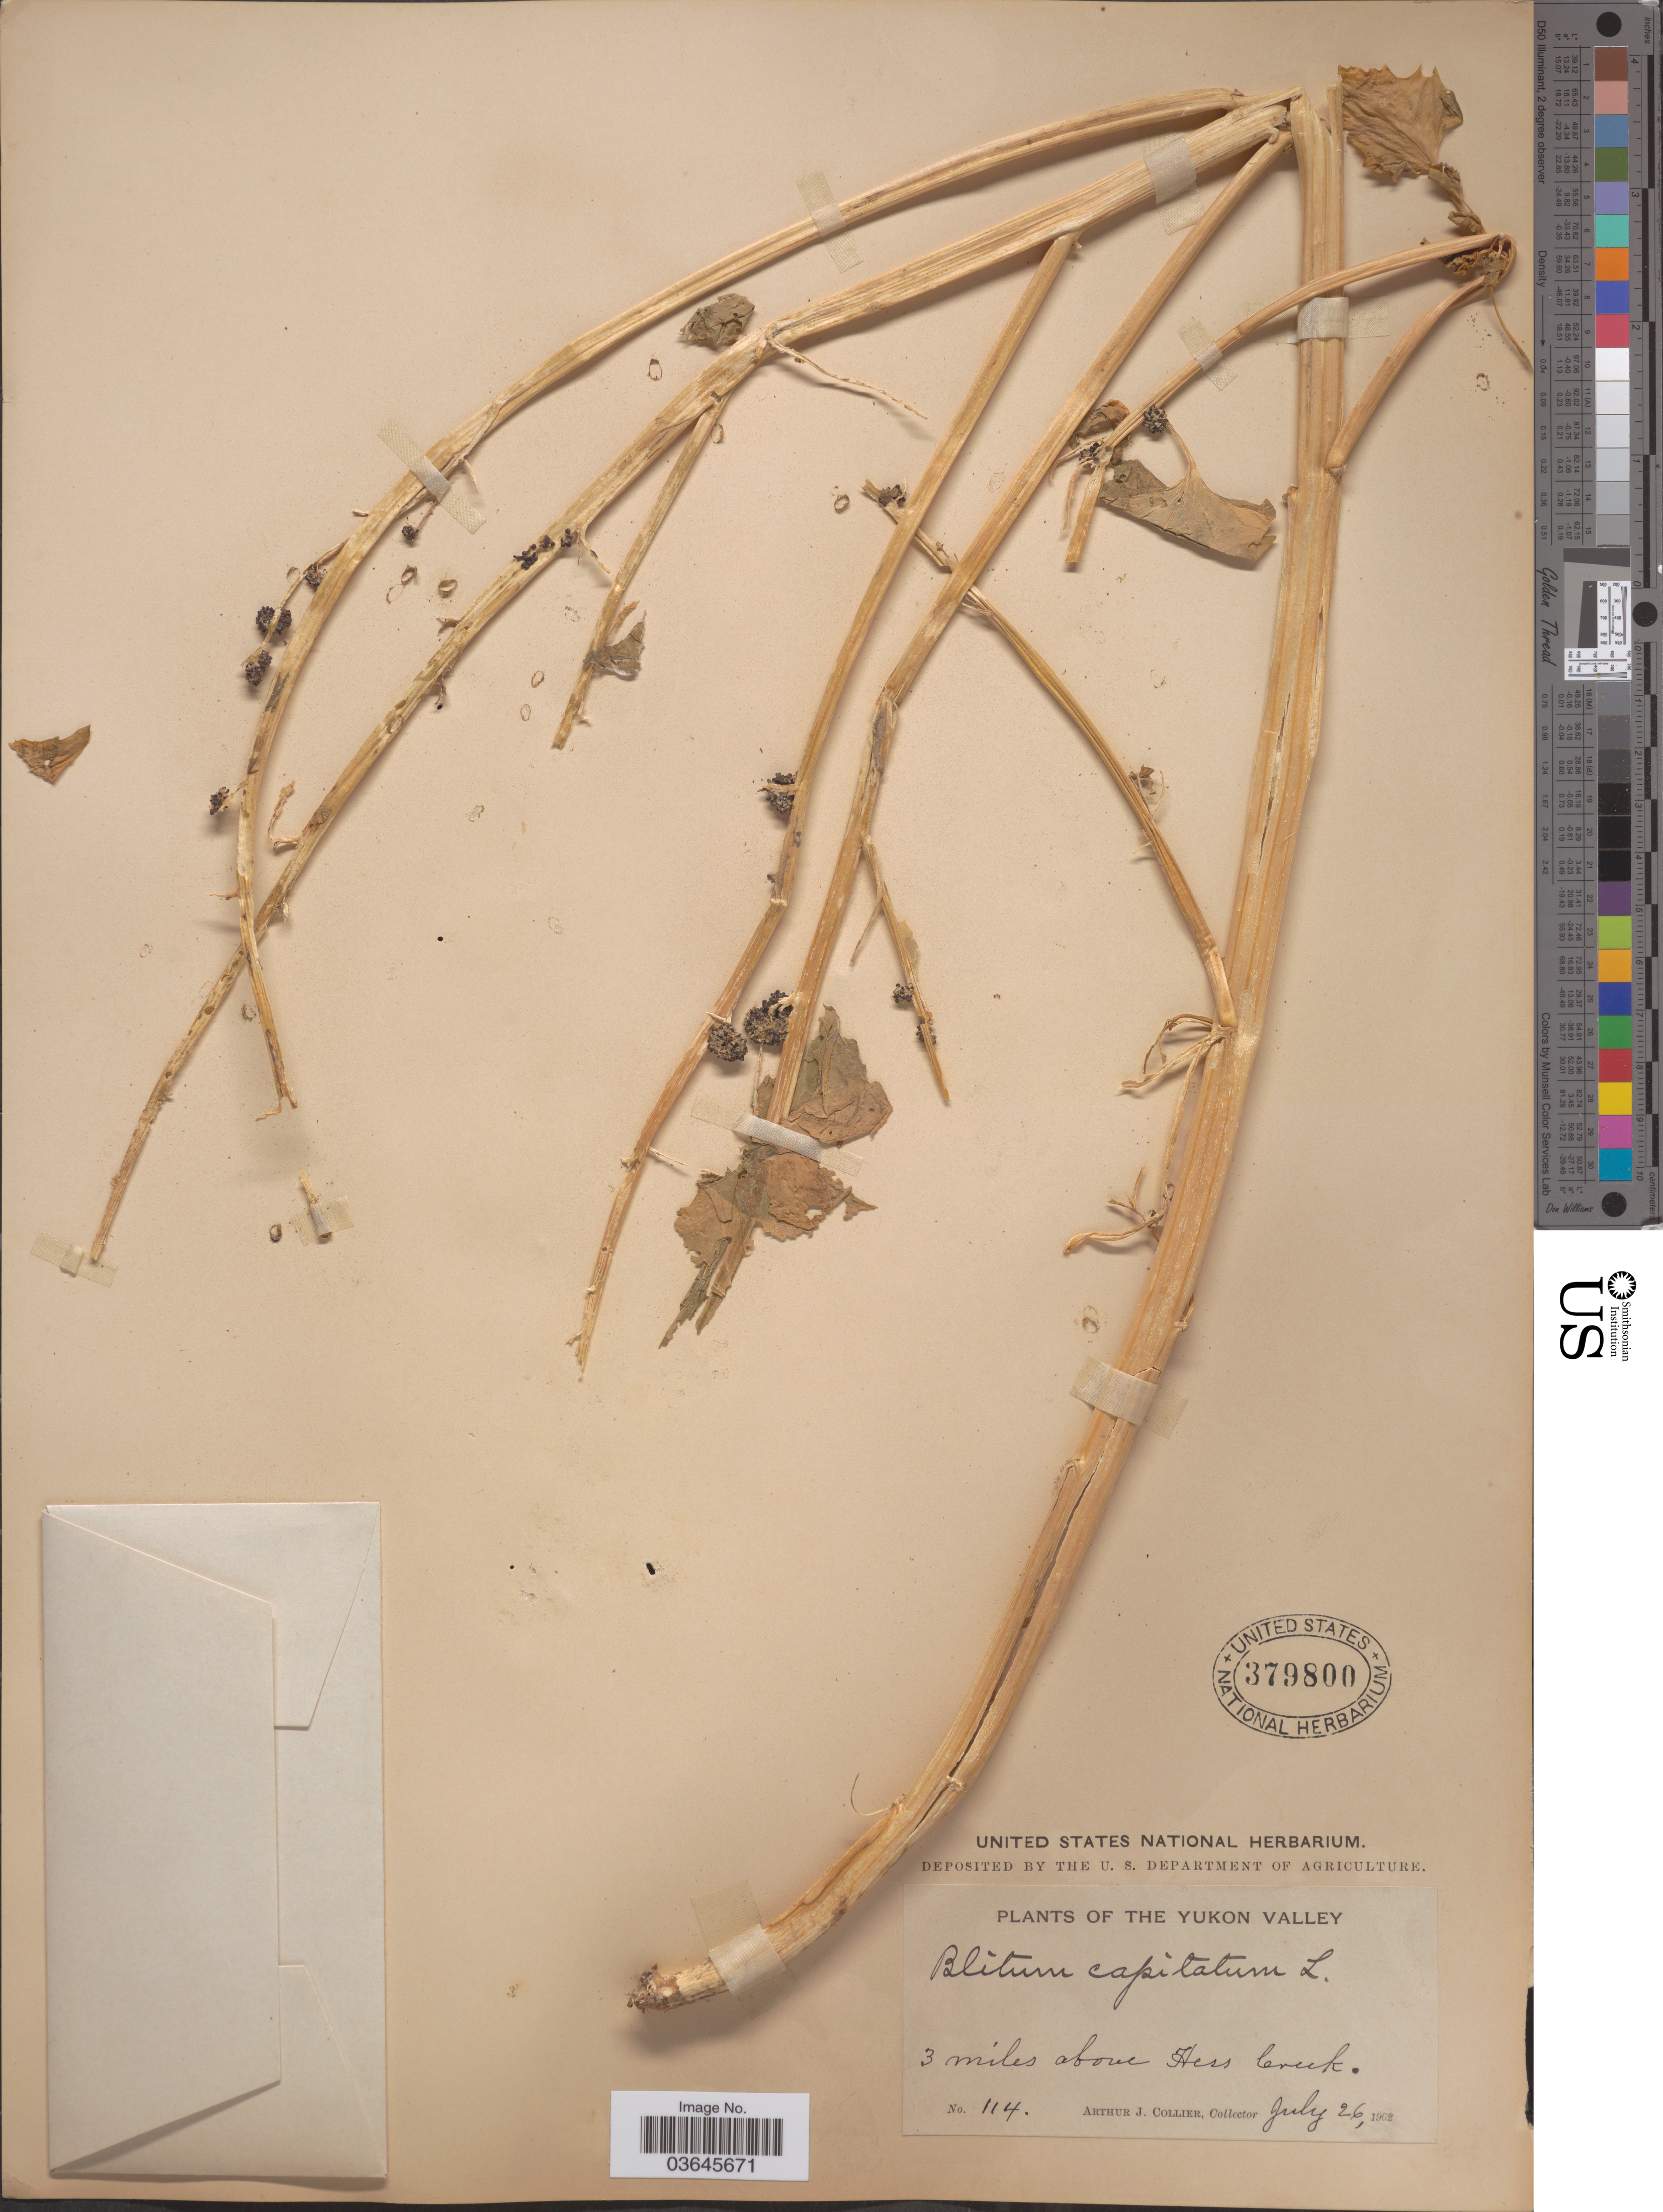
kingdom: Plantae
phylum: Tracheophyta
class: Magnoliopsida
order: Caryophyllales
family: Amaranthaceae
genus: Blitum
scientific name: Blitum capitatum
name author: L.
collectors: A. Collier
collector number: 114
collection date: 1902-07-26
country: Canada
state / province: Yukon Territory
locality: The Yukon Valley, 3 miles above Hess Creek.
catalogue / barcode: US 379800